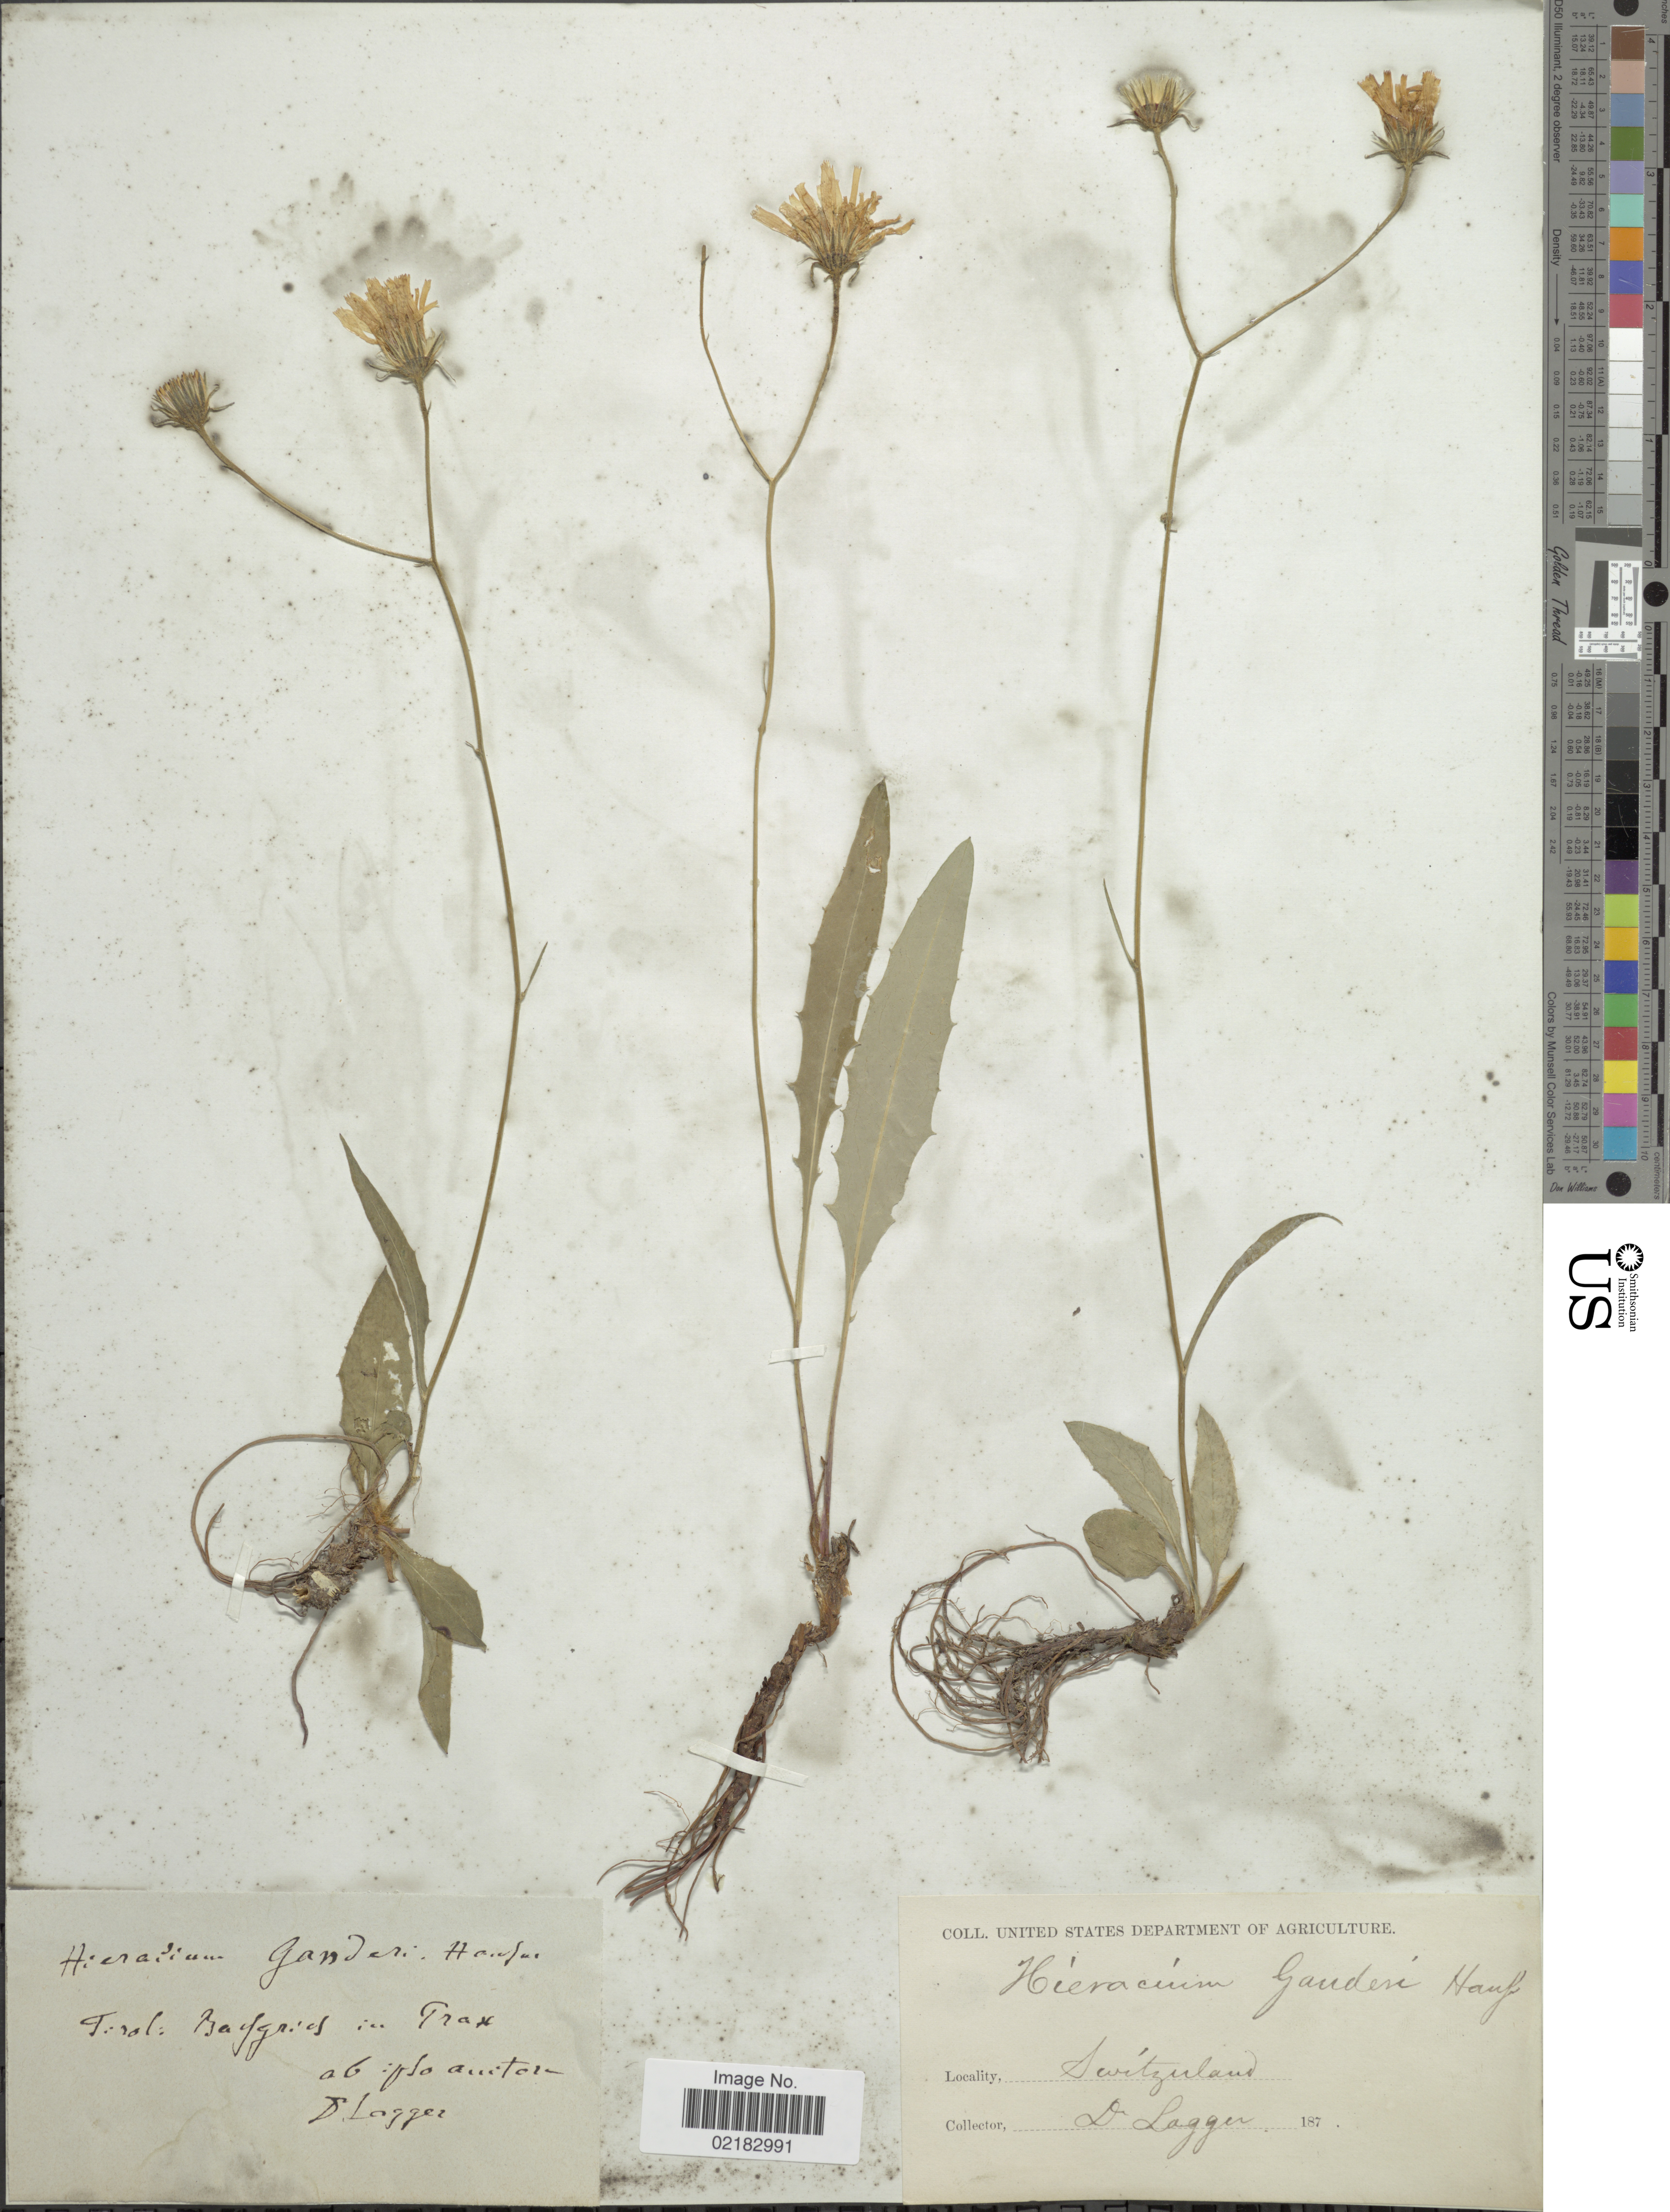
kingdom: Plantae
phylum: Tracheophyta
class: Magnoliopsida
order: Asterales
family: Asteraceae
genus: Hieracium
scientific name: Hieracium repandulare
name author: Druce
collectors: F. J. Lagger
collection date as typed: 187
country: Austria / Italy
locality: Tirol, Baygries in Trax ab ipso auiton [interpreted]